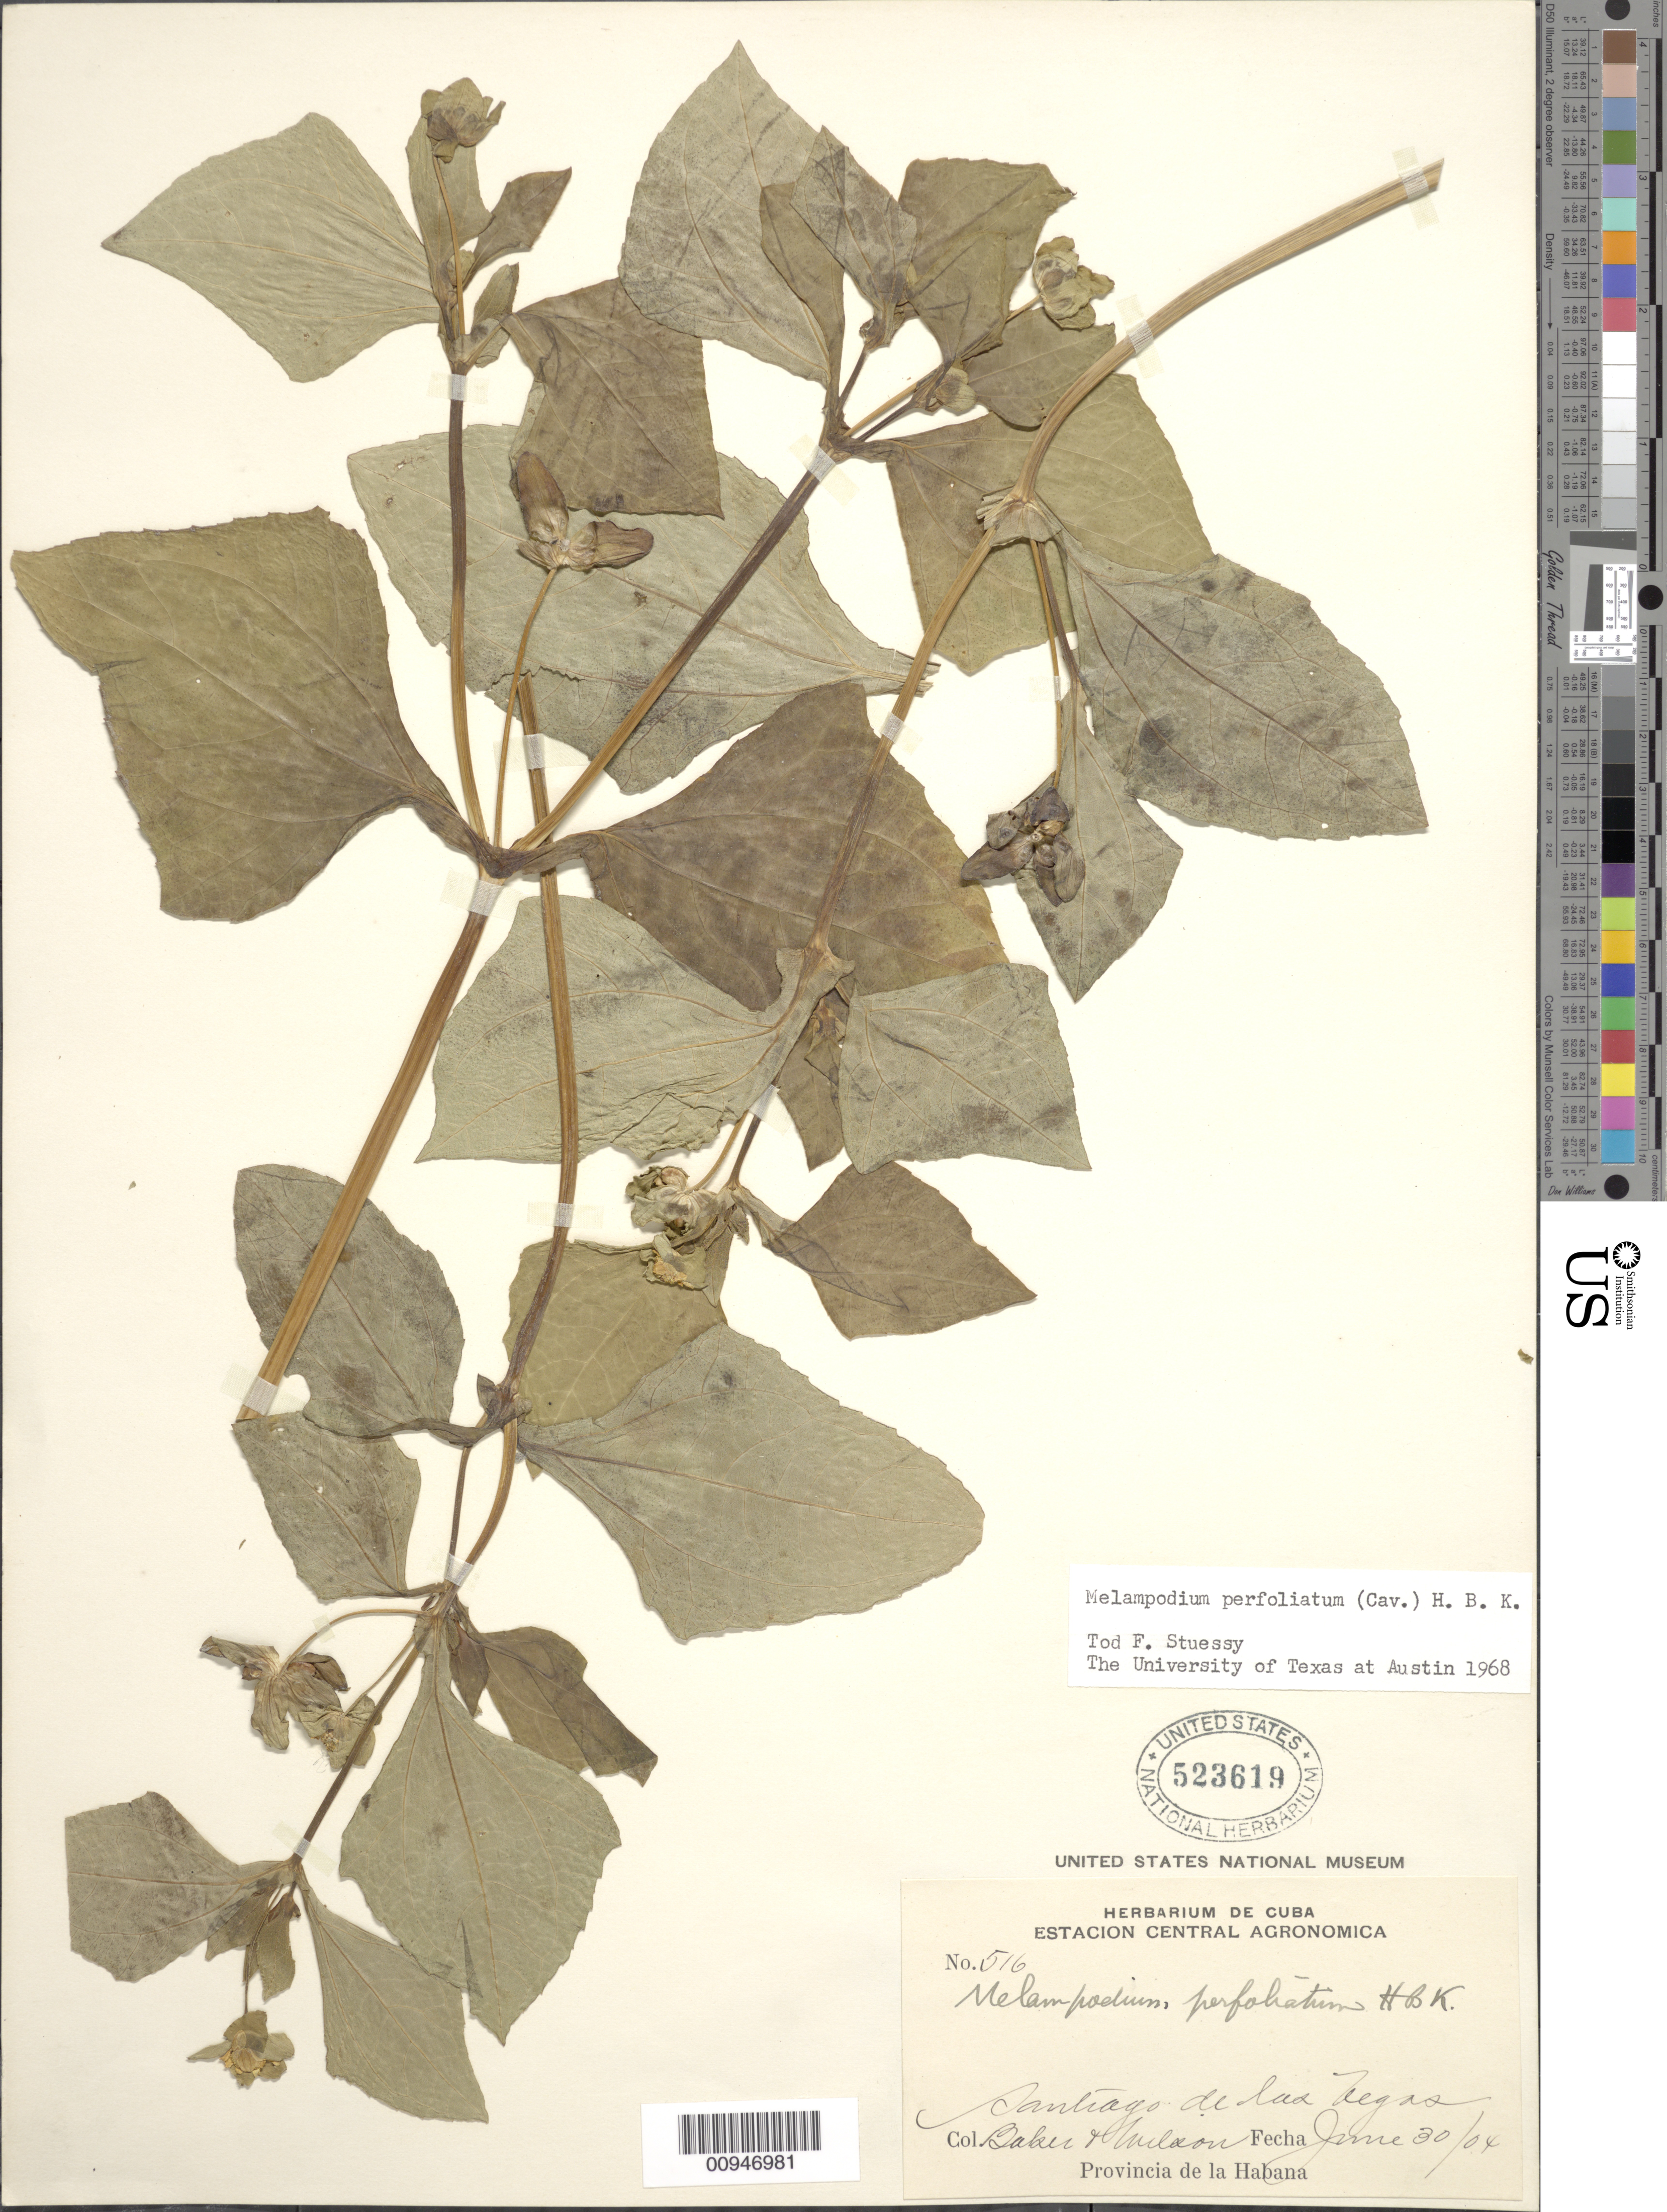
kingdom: Plantae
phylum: Tracheophyta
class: Magnoliopsida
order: Asterales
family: Asteraceae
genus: Melampodium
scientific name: Melampodium perfoliatum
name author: (Cav.) Kunth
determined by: Stuessy, T. F.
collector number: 516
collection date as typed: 30 Jun 1904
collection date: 1904-06-30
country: Cuba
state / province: La Habana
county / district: Municipio Boyeros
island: Cuba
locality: Santiago de las Vegas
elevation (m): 97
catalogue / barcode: US 523619